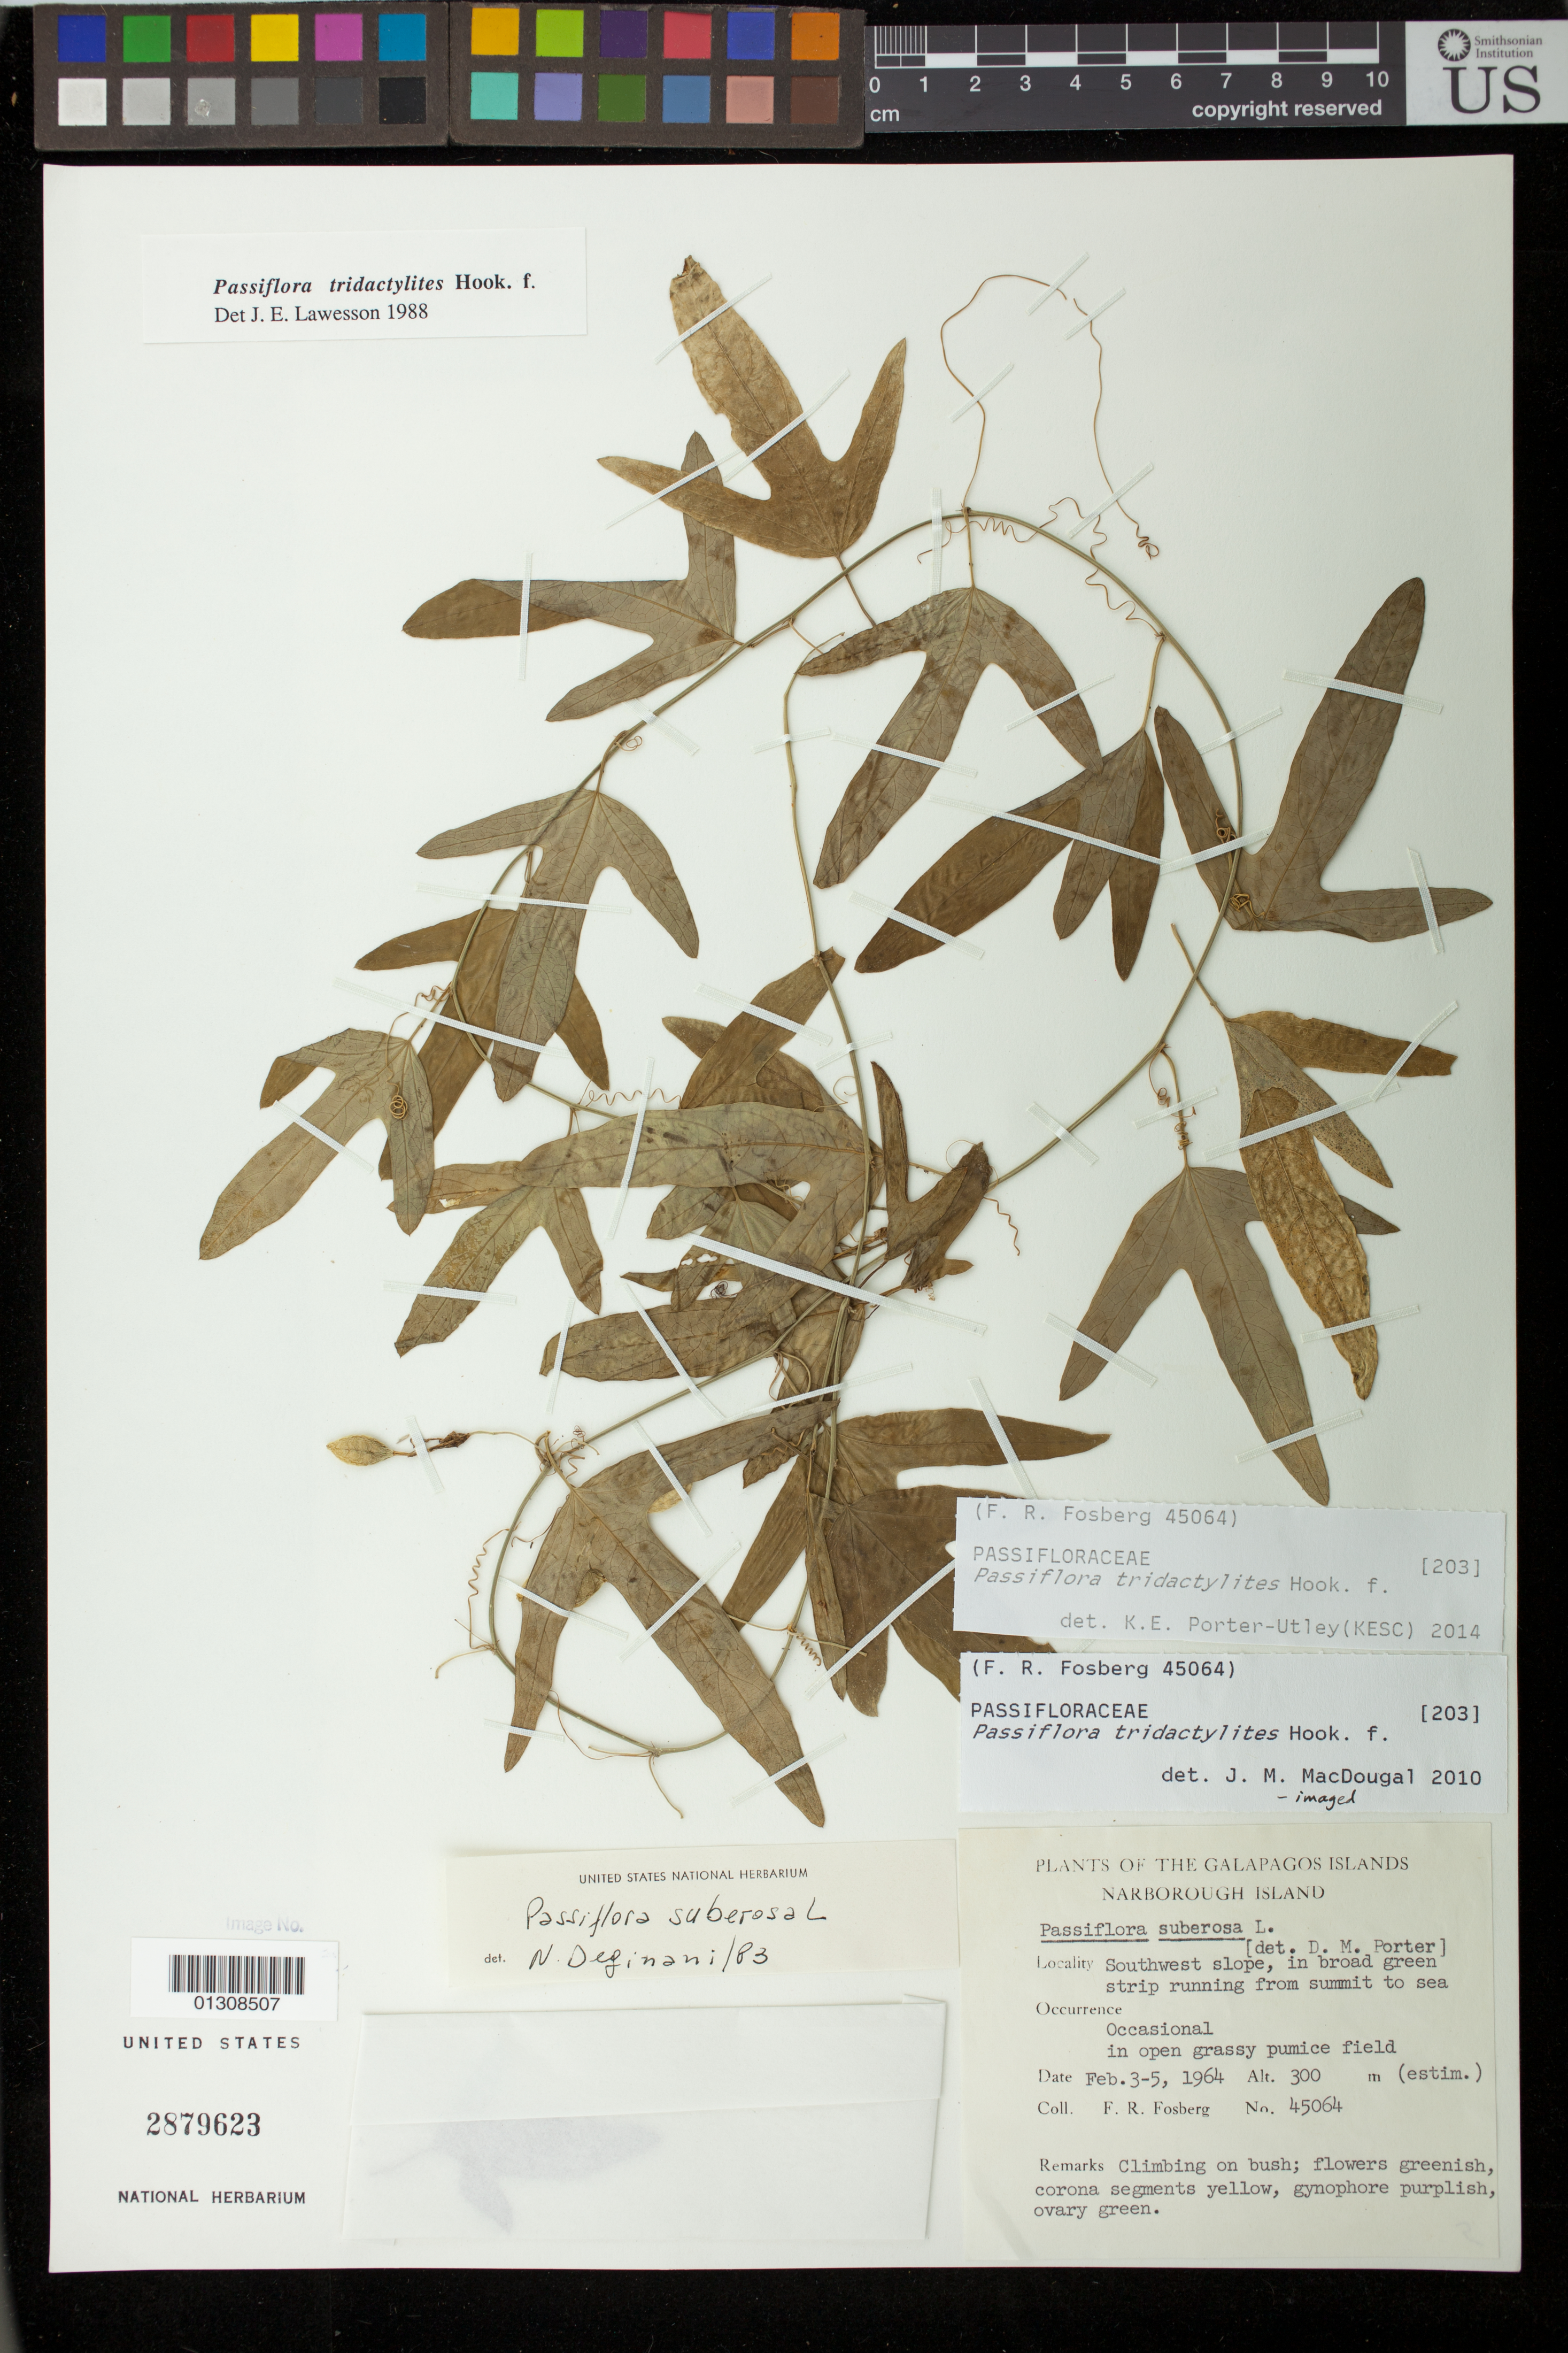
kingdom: Plantae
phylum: Tracheophyta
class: Magnoliopsida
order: Malpighiales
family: Passifloraceae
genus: Passiflora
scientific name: Passiflora tridactylites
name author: Hook. f.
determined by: Porter-Utley, K. E.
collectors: F. R. Fosberg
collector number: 45064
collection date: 1964-02-03/1964-02-05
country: Ecuador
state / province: Colón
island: Fernandina [Narborough]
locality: Southwest slope, in broad green strip running from summit to sea.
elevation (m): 300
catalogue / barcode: US 2879623